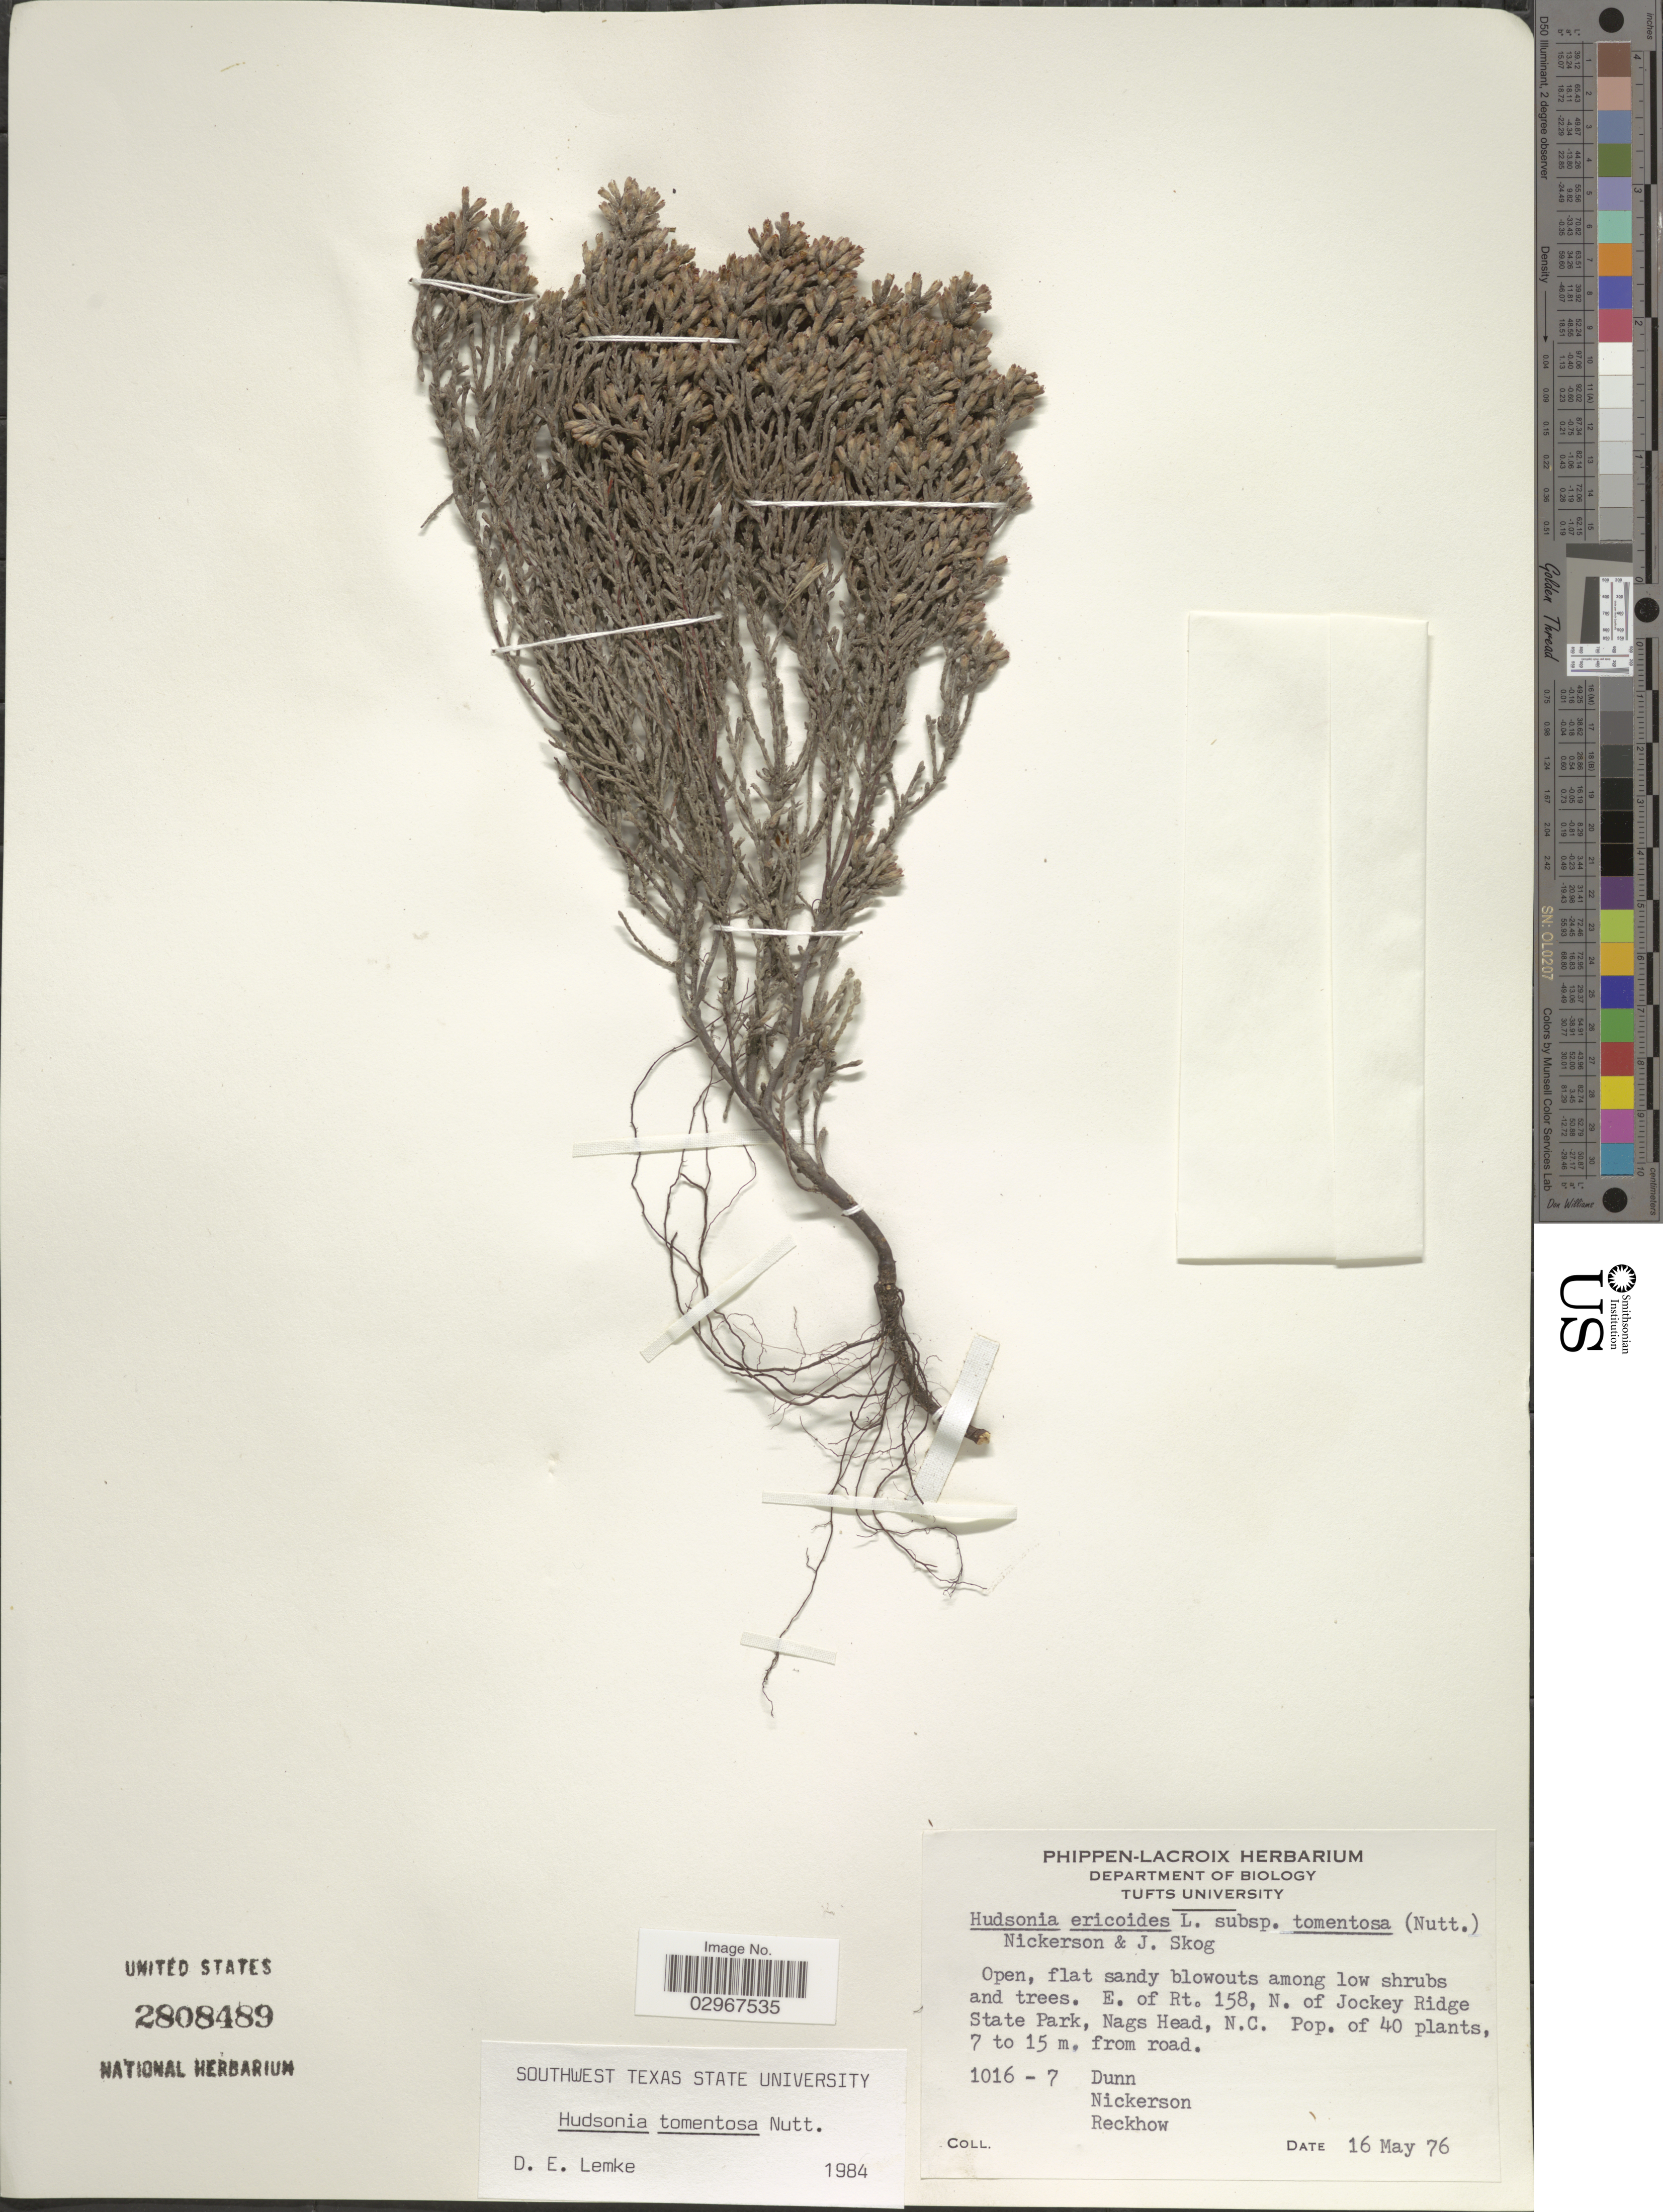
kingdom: Plantae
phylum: Tracheophyta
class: Magnoliopsida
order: Malvales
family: Cistaceae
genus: Hudsonia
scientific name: Hudsonia tomentosa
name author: Nutt.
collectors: -- Dunn, Nickerson, -- & Reckhow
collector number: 1016-7?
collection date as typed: Transcribed d/m/y: 16/5/76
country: United States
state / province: North Carolina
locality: E. of Rt. 158, N. of Jockey Ridge State Park, Nags Head, N.C. 7 to 15 m. from road.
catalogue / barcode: US 2808489